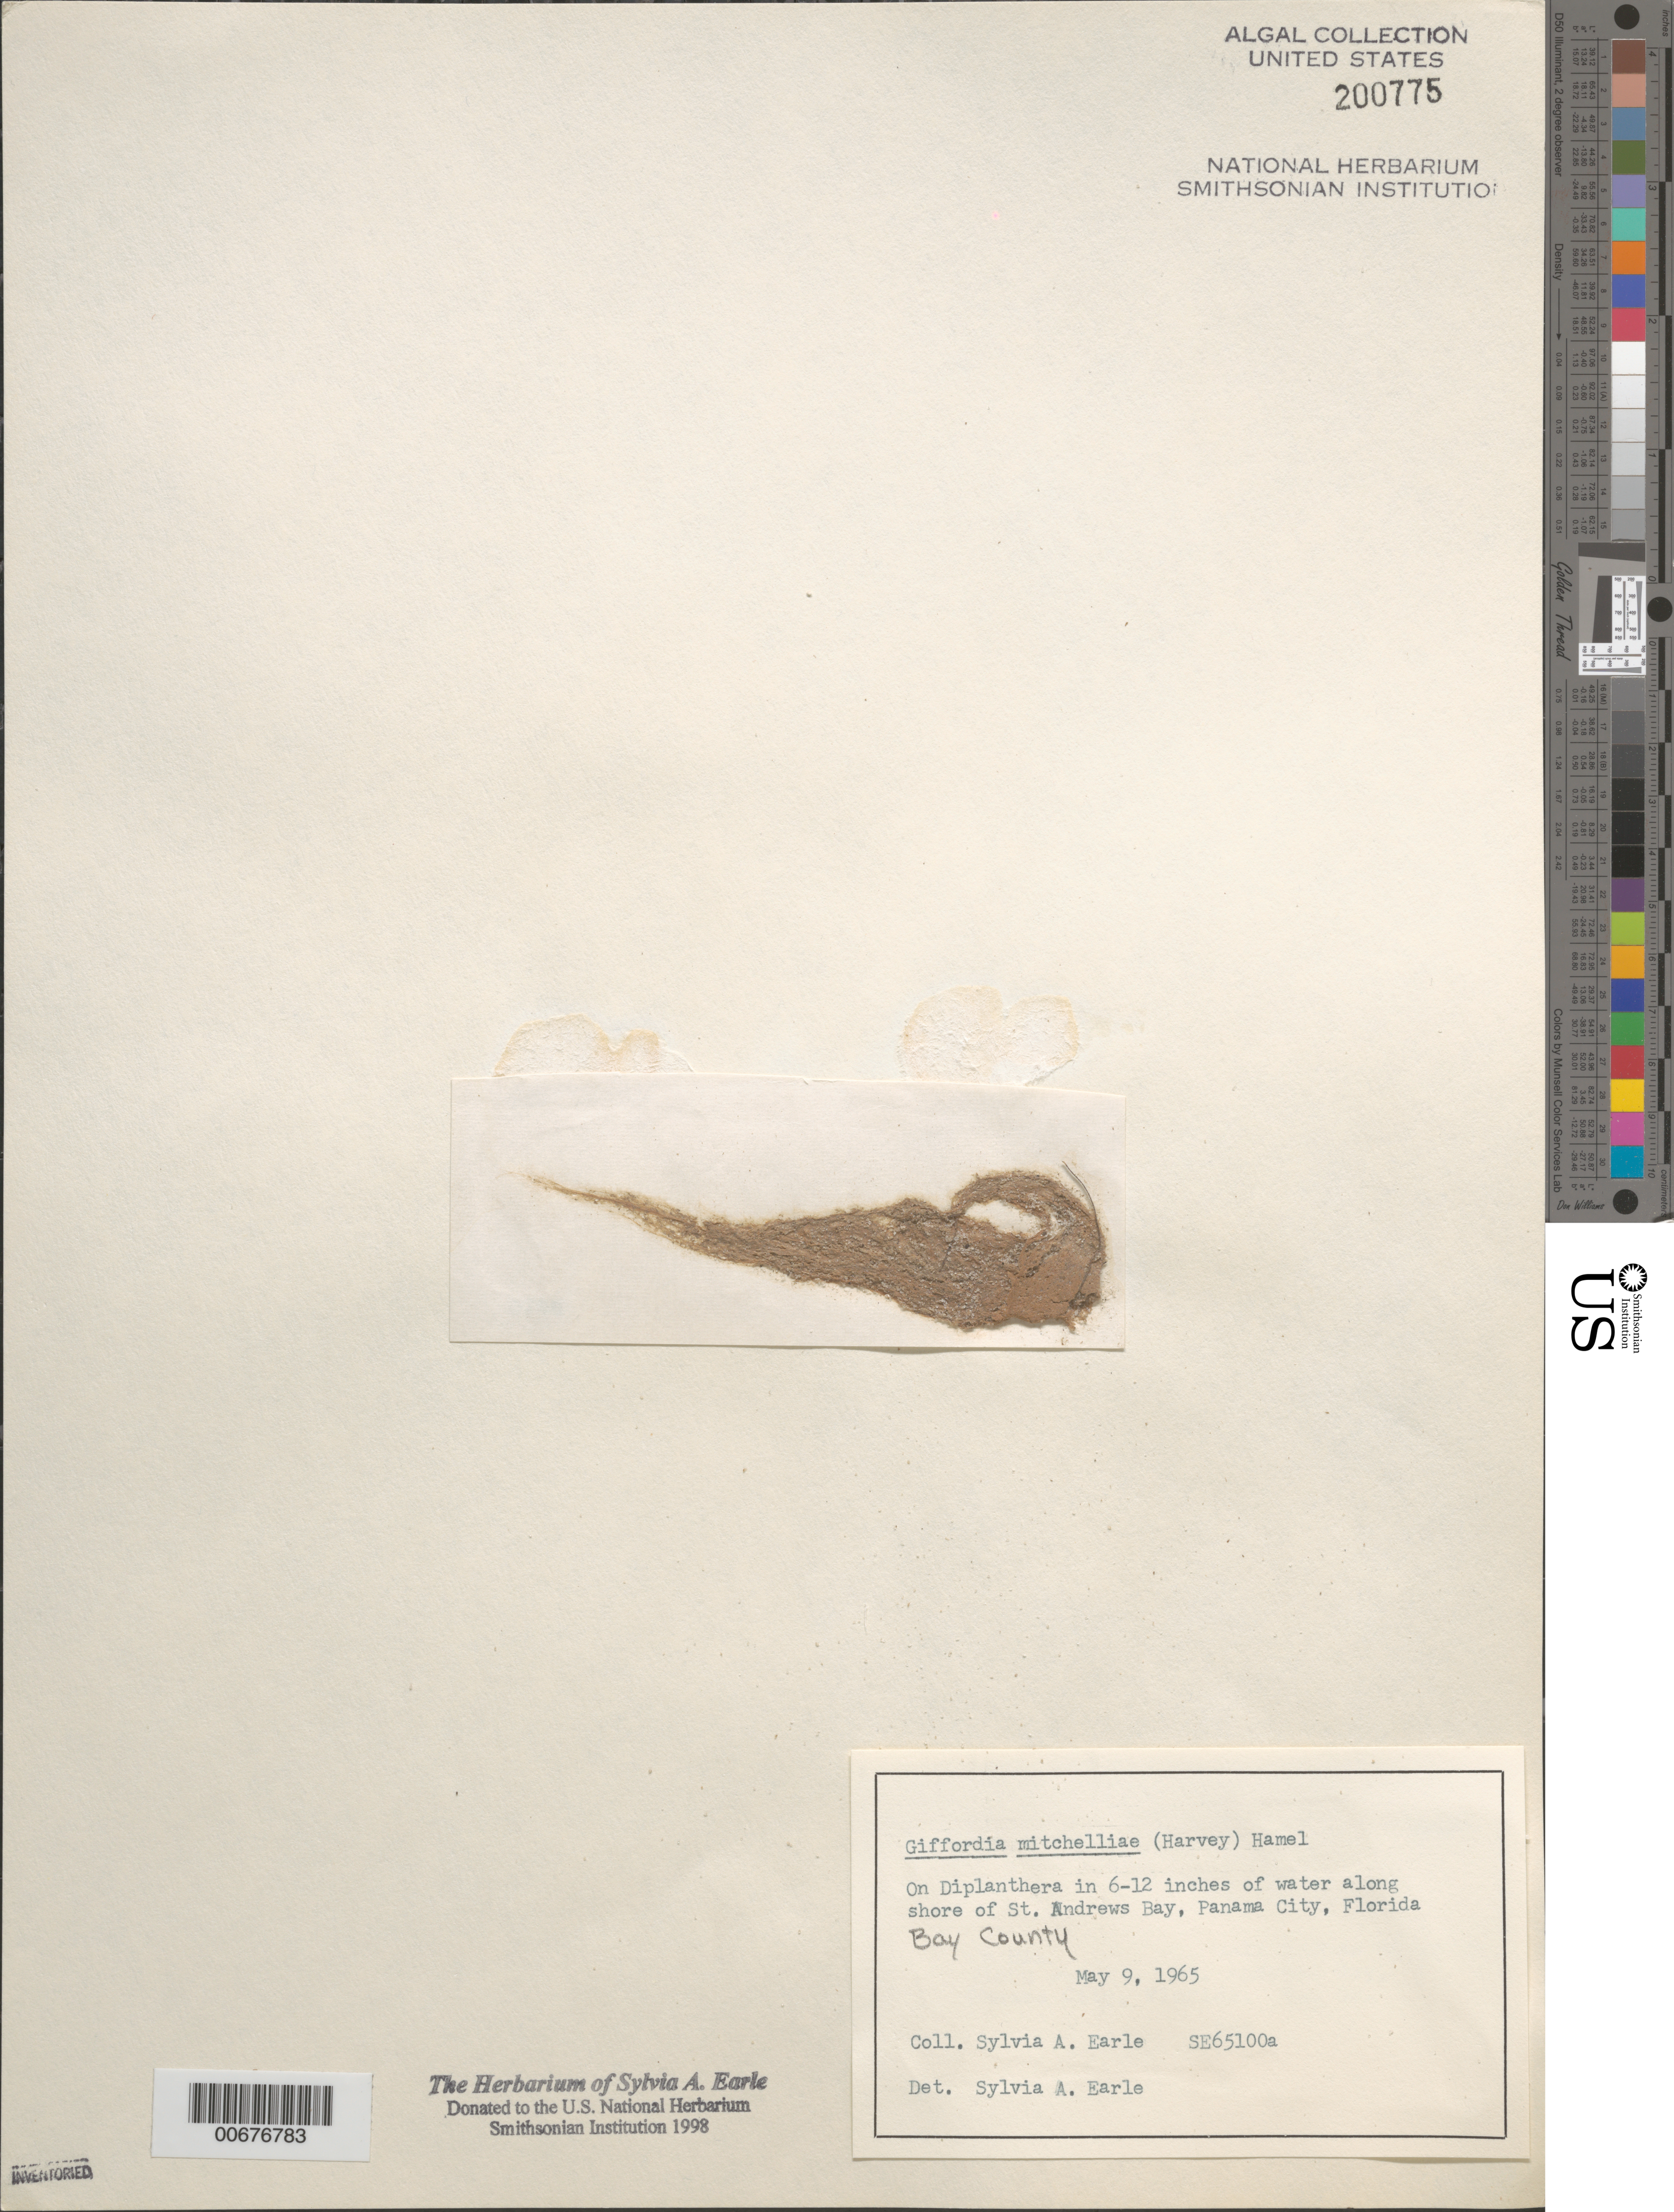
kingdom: Chromista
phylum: Ochrophyta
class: Phaeophyceae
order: Ectocarpales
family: Acinetosporaceae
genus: Feldmannia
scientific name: Feldmannia mitchelliae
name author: (Harv.) H.-S. Kim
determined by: Algae name updating Project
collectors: S. A. Earle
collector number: SE 65100a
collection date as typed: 09 May 1965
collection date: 1965-05-09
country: United States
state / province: Florida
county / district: Bay County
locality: St. Andrews bay shore, Panama City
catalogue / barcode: US 200775